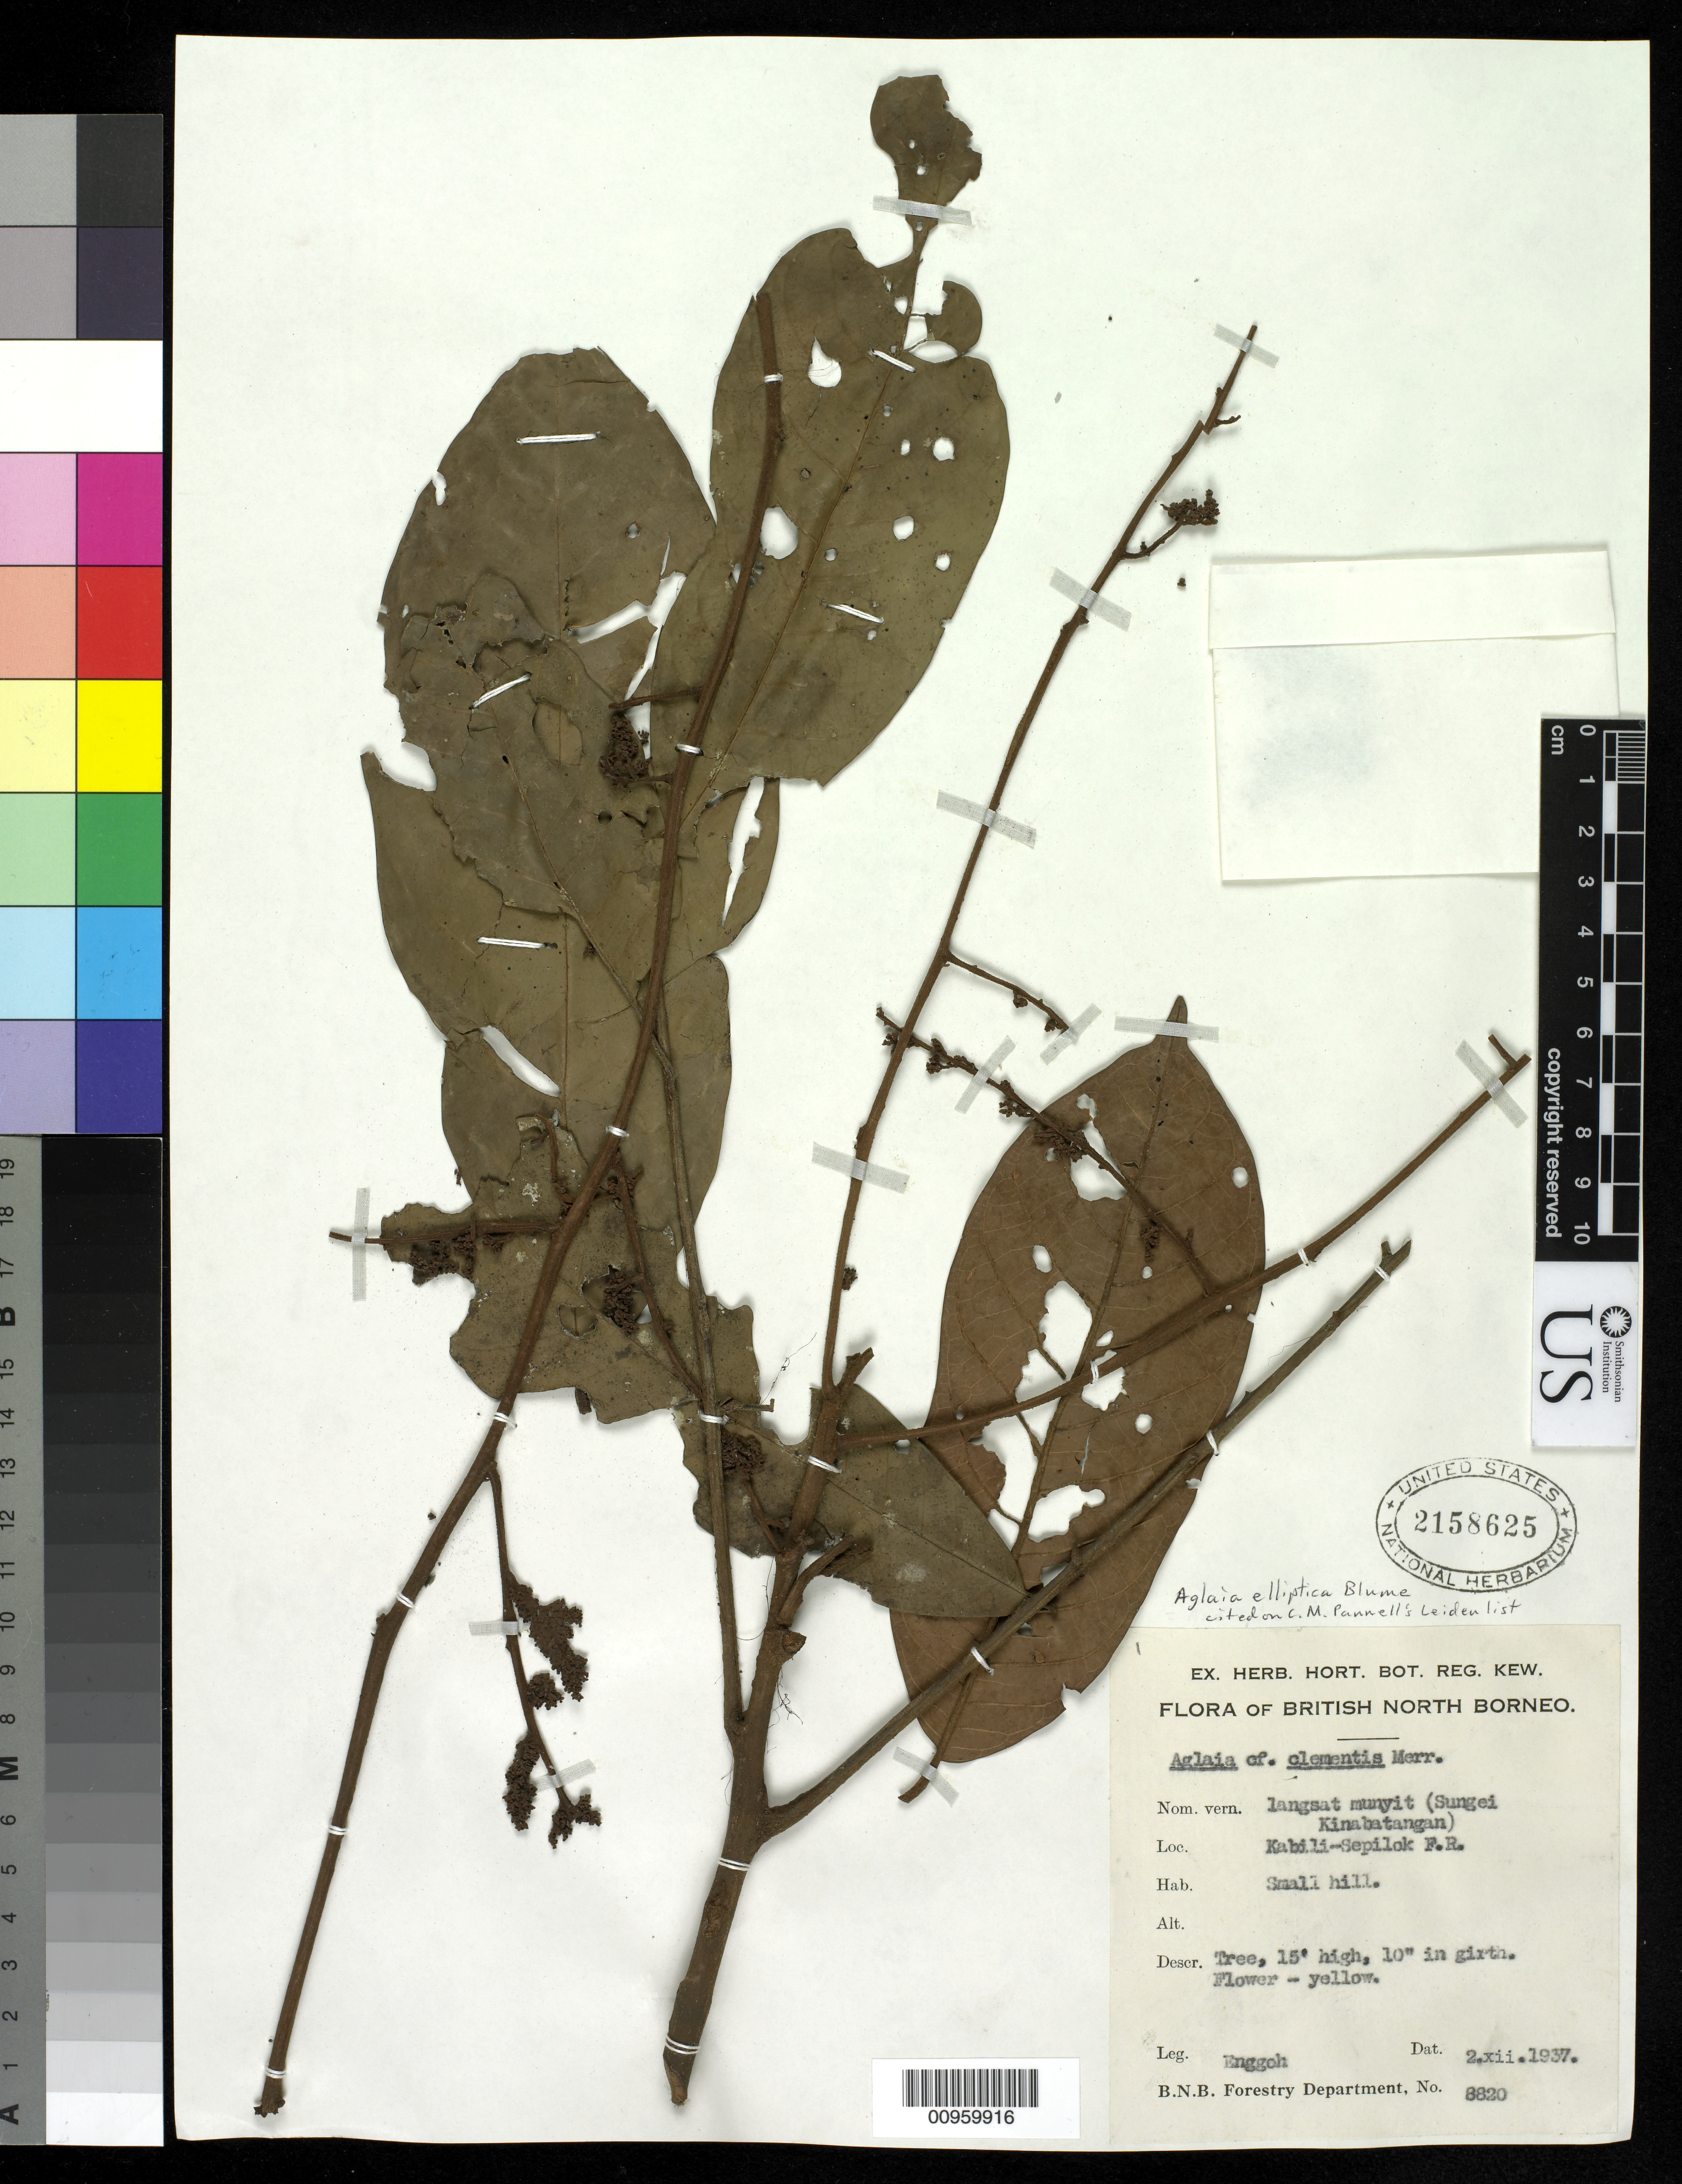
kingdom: Plantae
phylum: Tracheophyta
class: Magnoliopsida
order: Sapindales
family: Meliaceae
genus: Aglaia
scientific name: Aglaia elliptica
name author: Blume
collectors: -. Enggoh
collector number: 8820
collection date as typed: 02 Dec 1937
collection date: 1937-12-02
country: Malaysia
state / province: Sabah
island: Borneo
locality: Kabili-Sepilok F.R.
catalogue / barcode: US 2158625